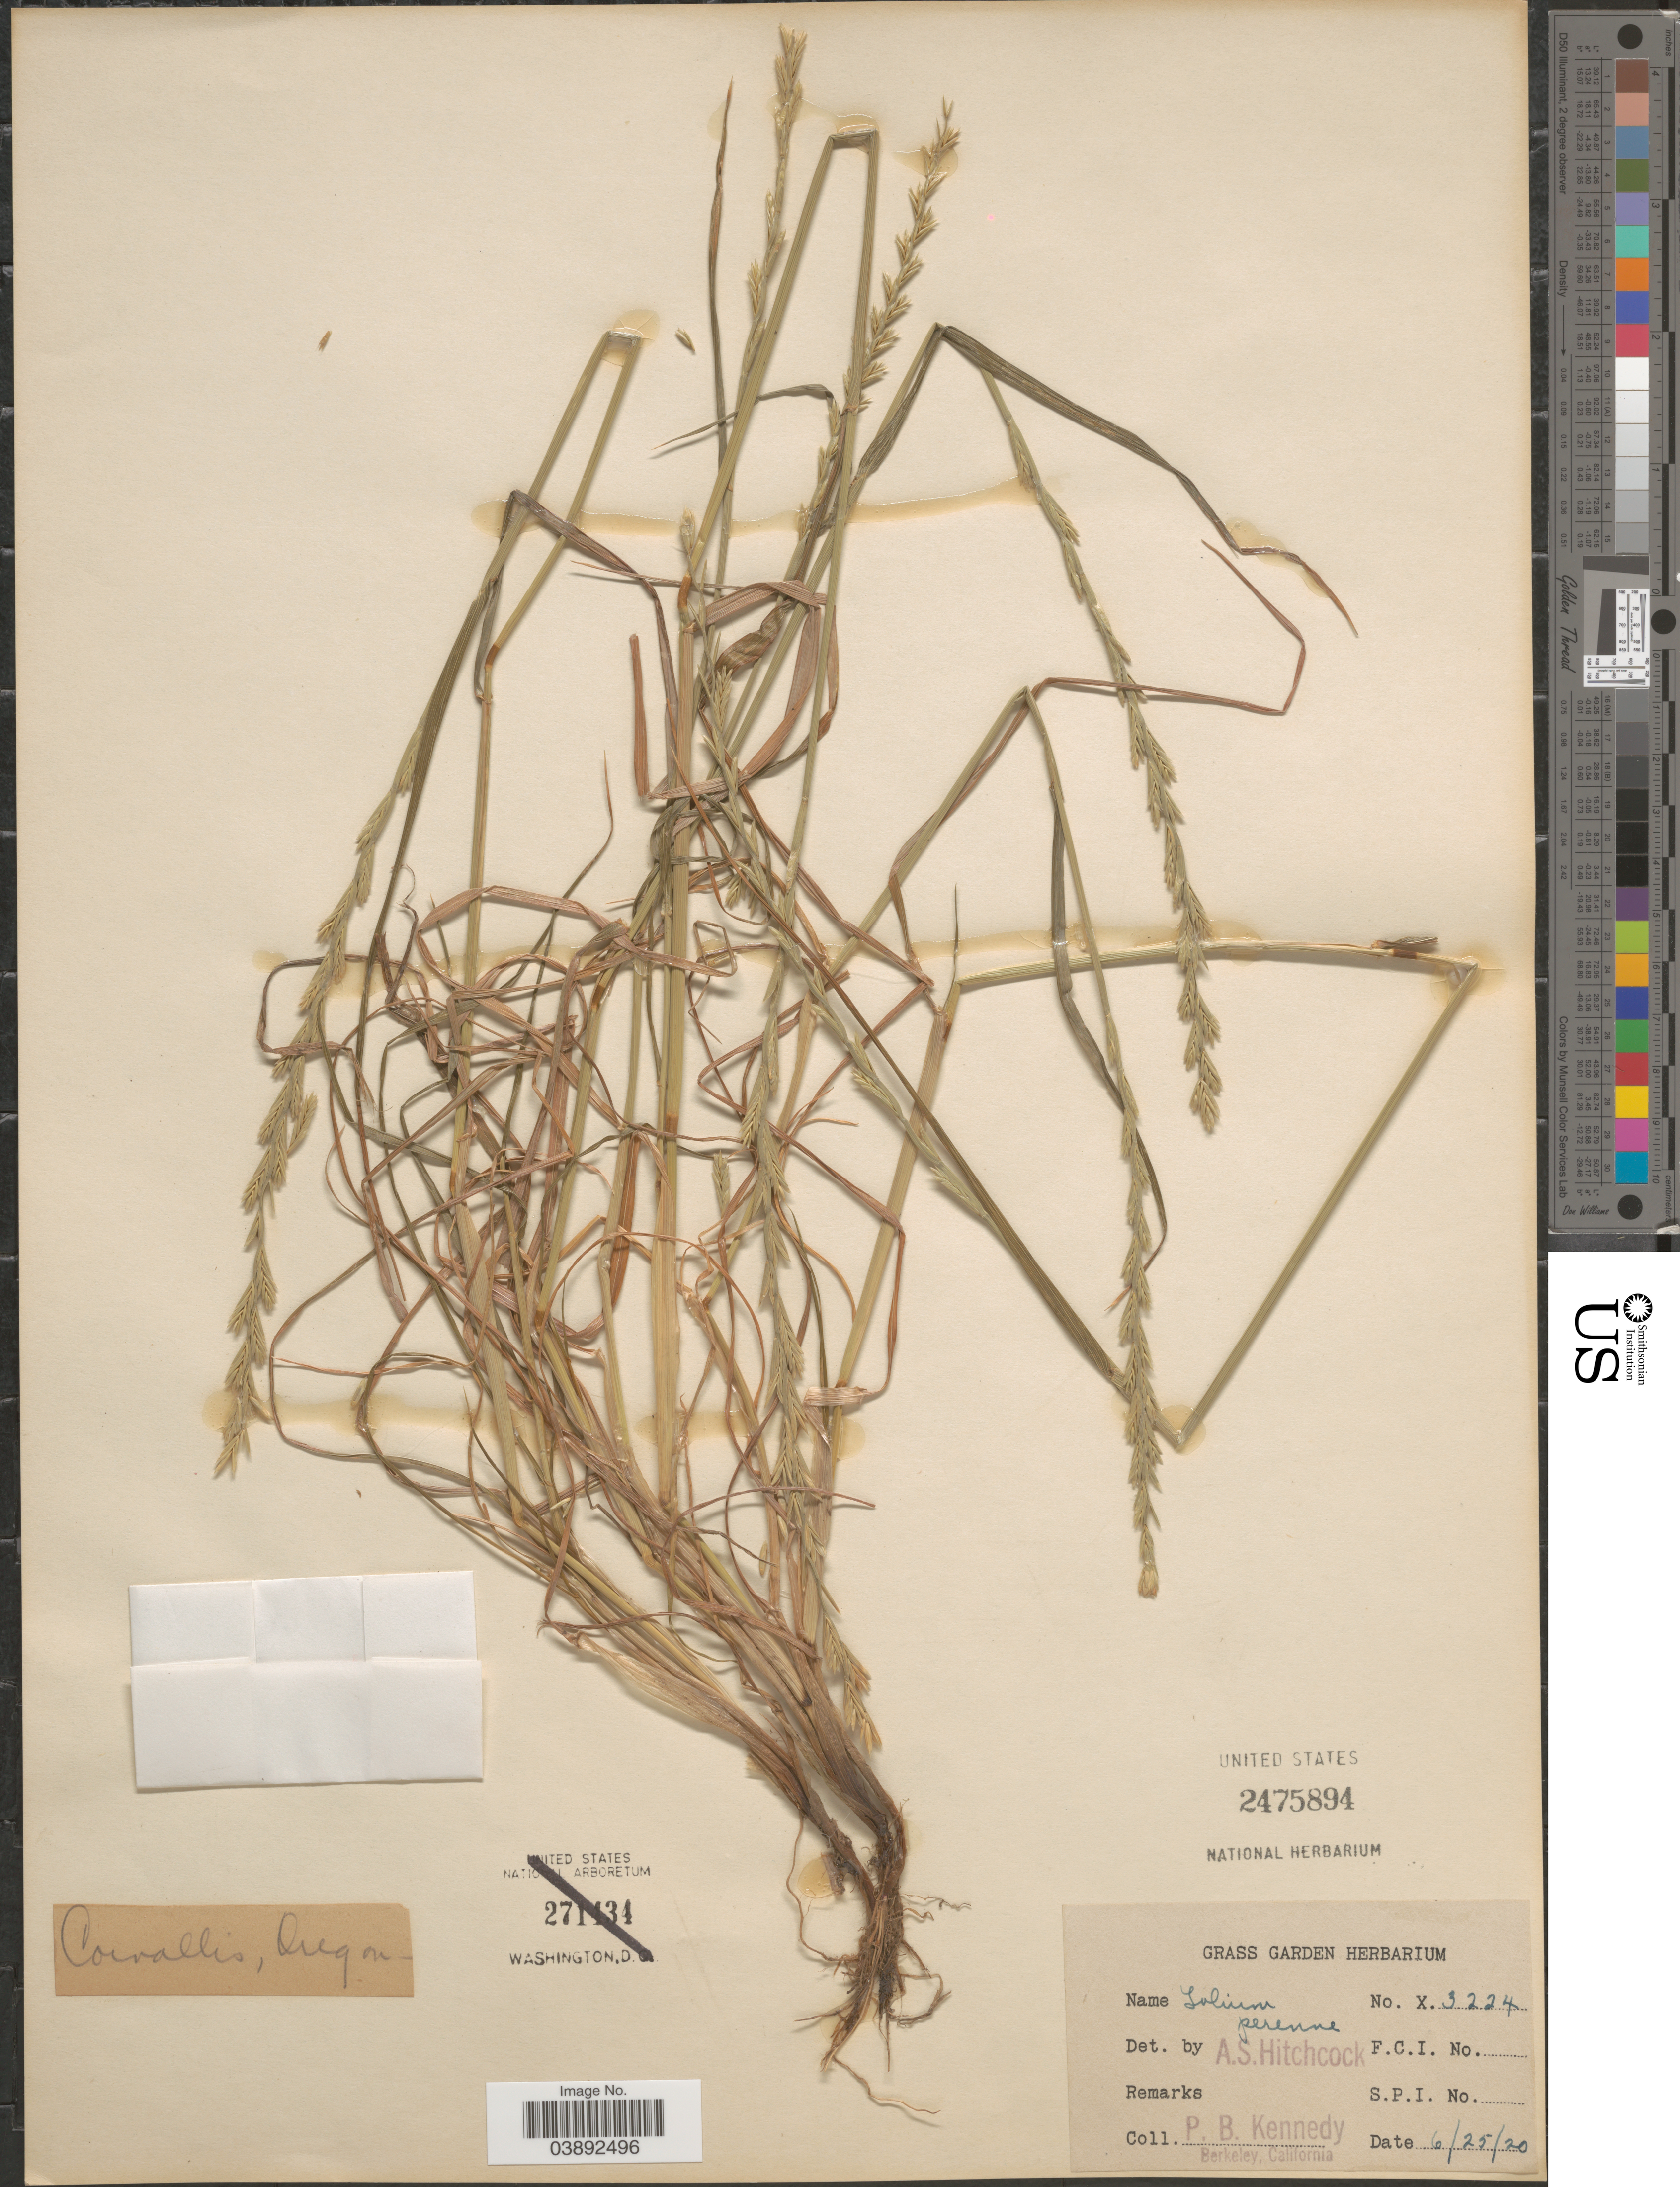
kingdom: Plantae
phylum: Tracheophyta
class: Liliopsida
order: Poales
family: Poaceae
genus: Lolium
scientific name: Lolium perenne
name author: L.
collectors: P. B. Kennedy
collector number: X 3224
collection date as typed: Transcribed d/m/y: 25/6/20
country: United States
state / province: Oregon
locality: Corvallis.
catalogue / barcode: US 2475894